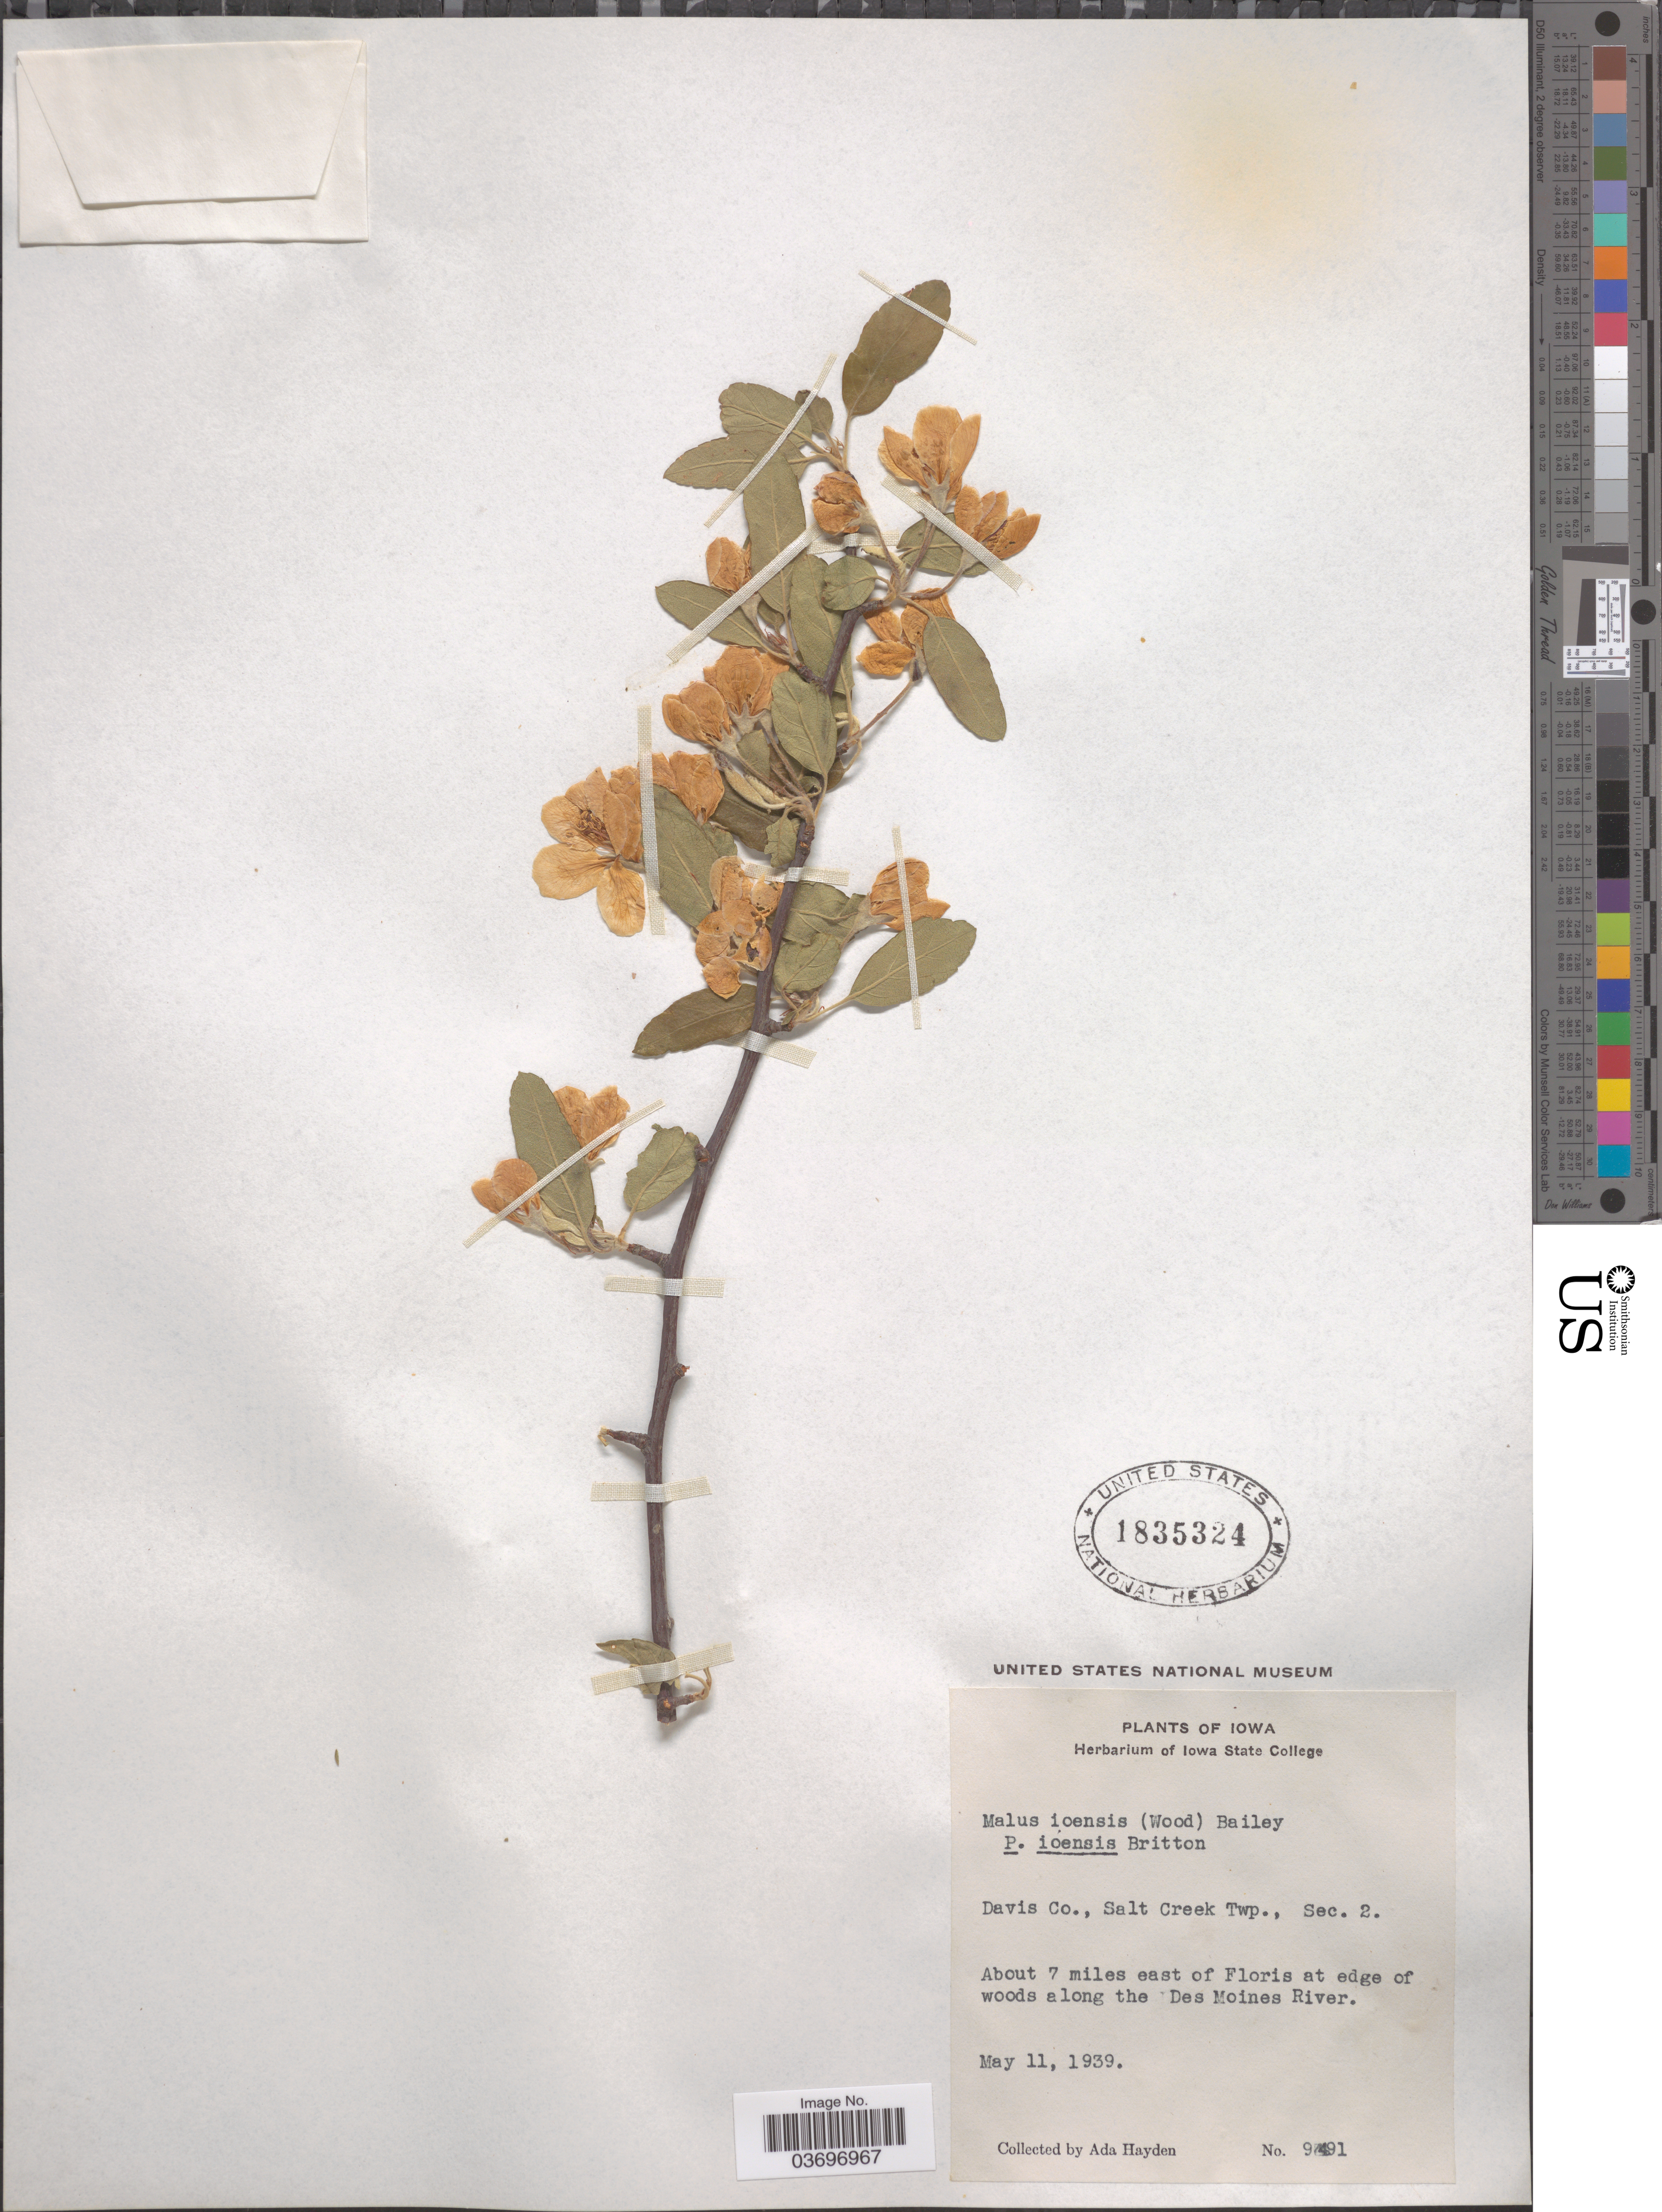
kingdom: Plantae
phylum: Tracheophyta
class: Magnoliopsida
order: Rosales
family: Rosaceae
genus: Malus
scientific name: Malus ioensis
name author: (Alph. Wood) Britton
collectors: Ada Hayden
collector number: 9491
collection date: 1939-05-11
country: United States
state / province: Iowa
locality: Davis Co., Salt Creek Twp., Sec. 2. About 7 miles east of Floris at edge of woods along the Des Moines River.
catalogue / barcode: US 1835324